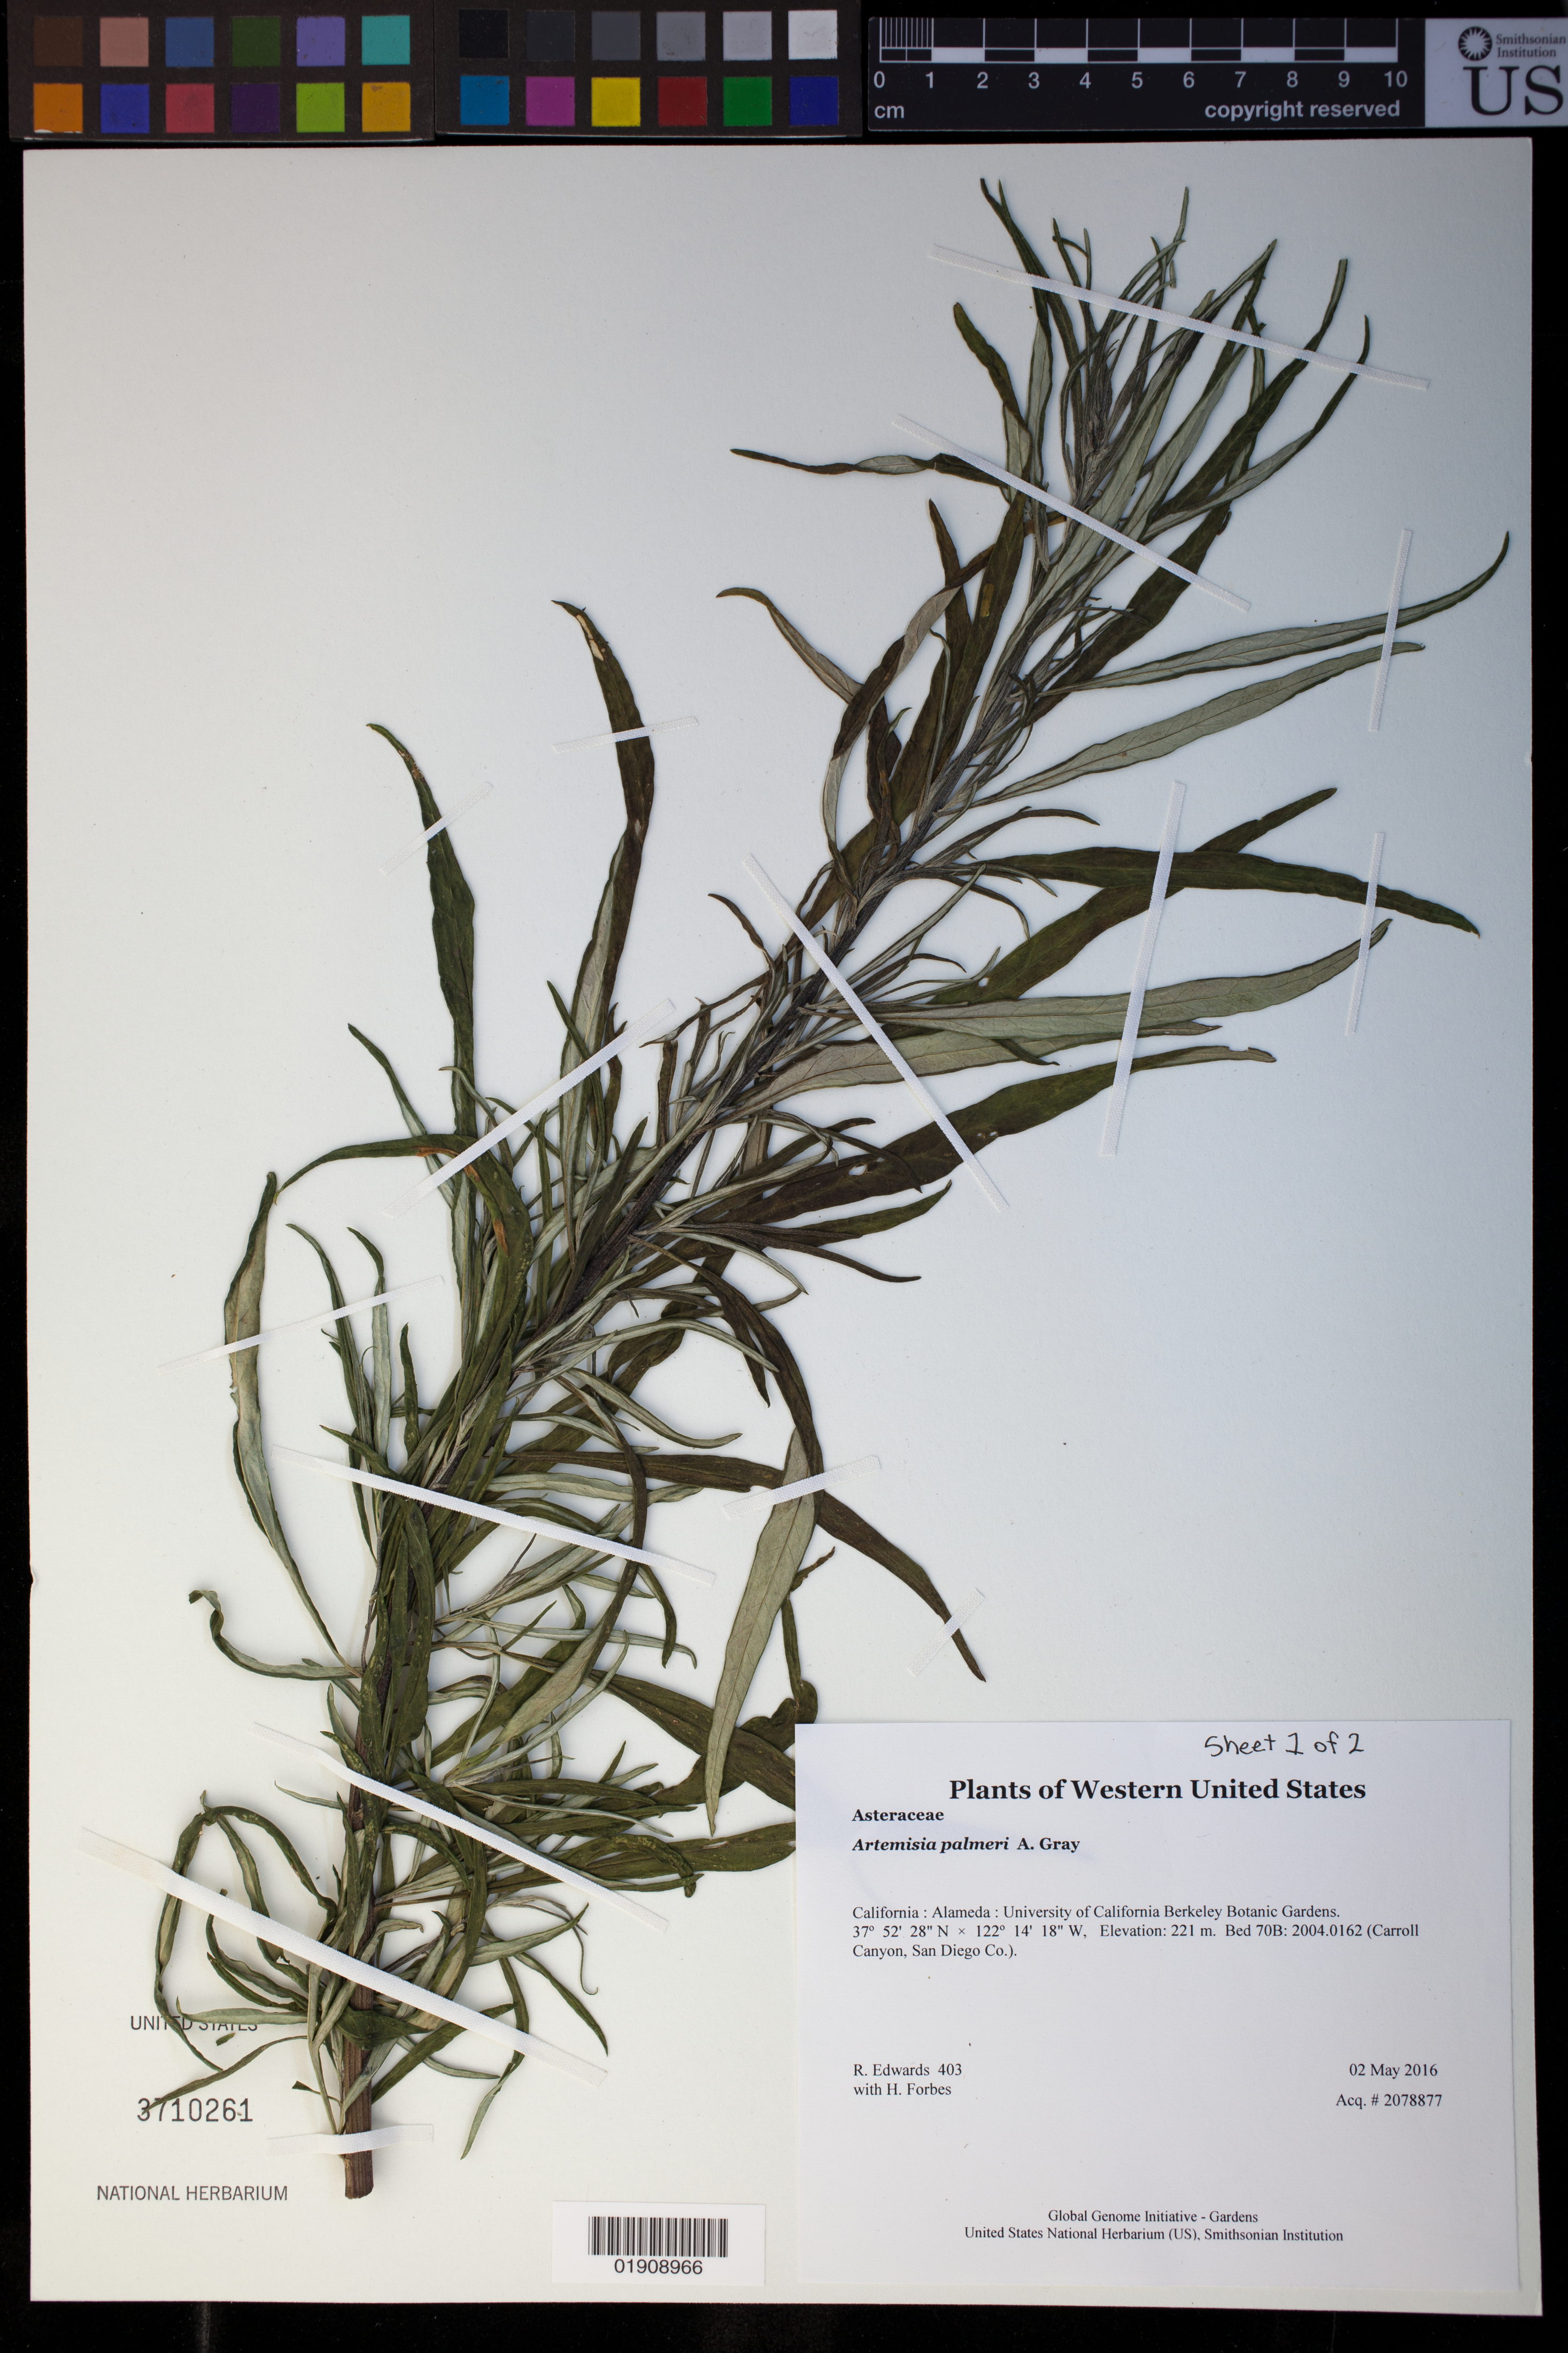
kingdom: Plantae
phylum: Tracheophyta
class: Magnoliopsida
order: Asterales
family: Asteraceae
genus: Artemisia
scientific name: Artemisia palmeri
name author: A. Gray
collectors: H. Forbes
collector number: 403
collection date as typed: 2 May 2016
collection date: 2016-05-02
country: United States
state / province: California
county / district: Alameda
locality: University of California Berkeley Botanic Gardens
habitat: Bed 70B: 2004.0162 (Carroll Canyon, San Diego Co.)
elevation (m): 221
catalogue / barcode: US 3710261